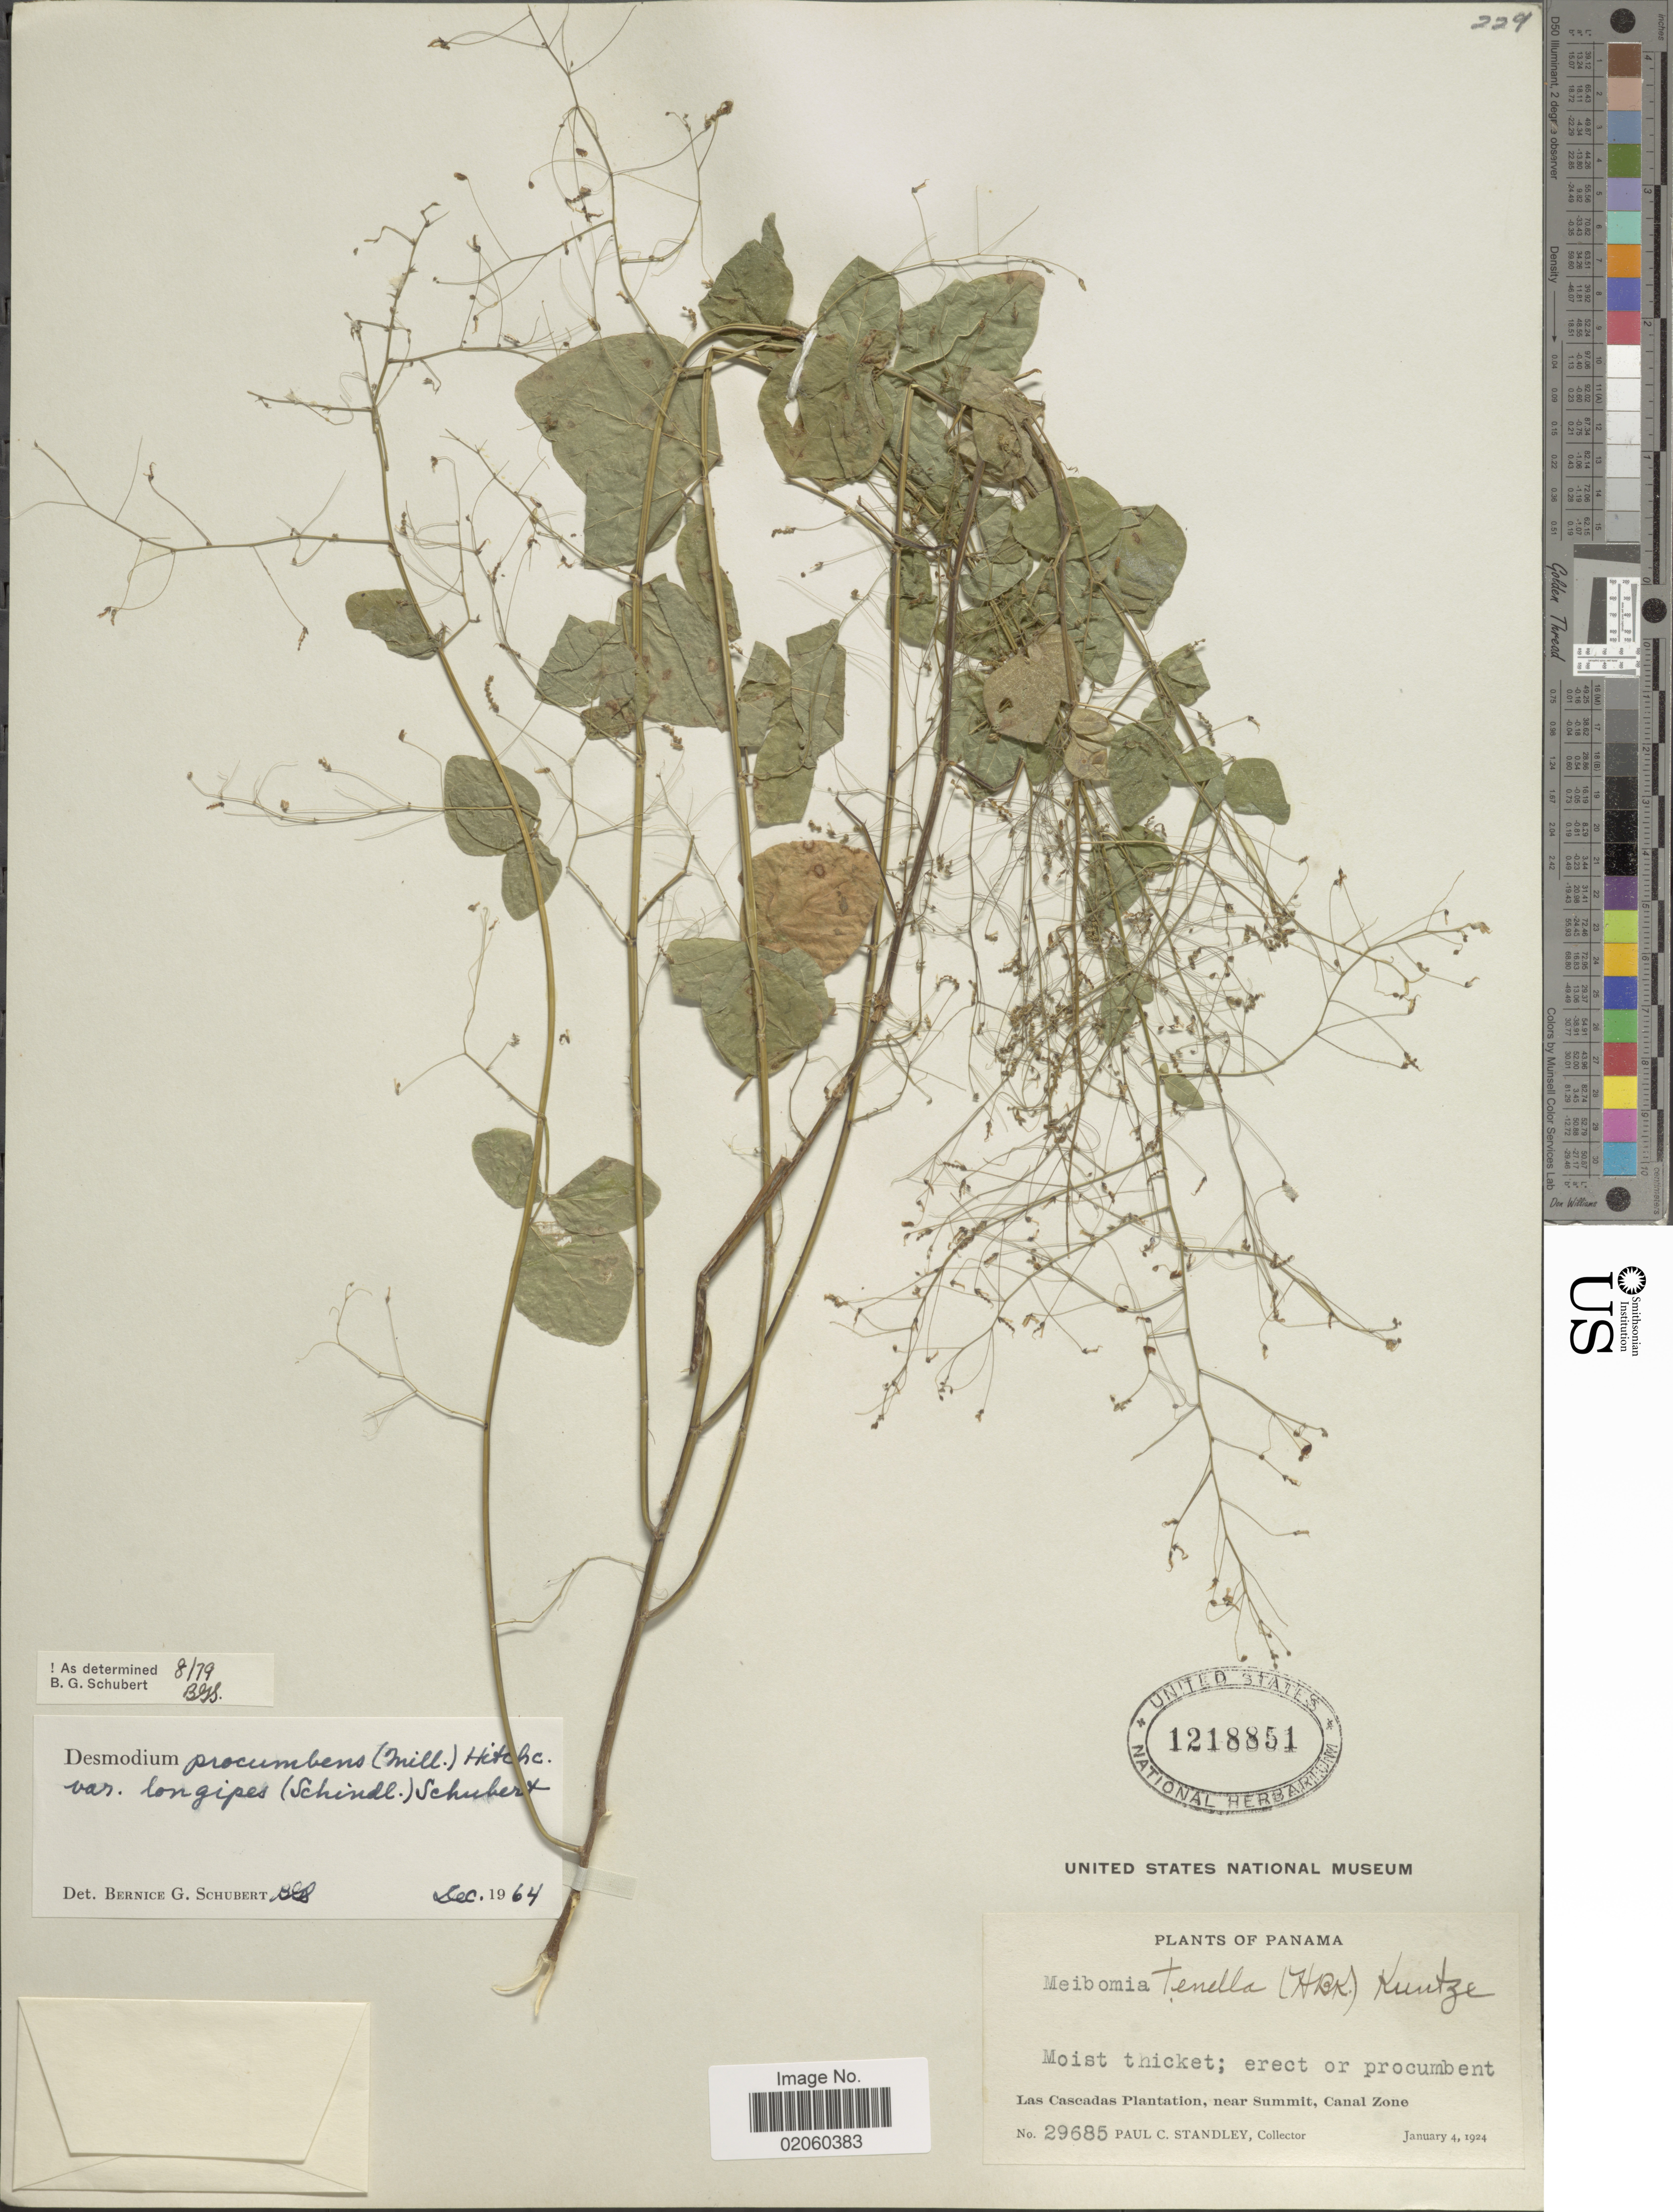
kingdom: Plantae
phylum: Tracheophyta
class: Magnoliopsida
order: Fabales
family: Fabaceae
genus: Desmodium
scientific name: Desmodium procumbens var. longipes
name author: (Schindl.) B.G. Schub.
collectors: P. C. Standley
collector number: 29685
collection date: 1924-01-04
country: Panama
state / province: Colón / Panamá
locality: Las Cascadas Plantation, near Summit, Canal Zone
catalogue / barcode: US 1218851